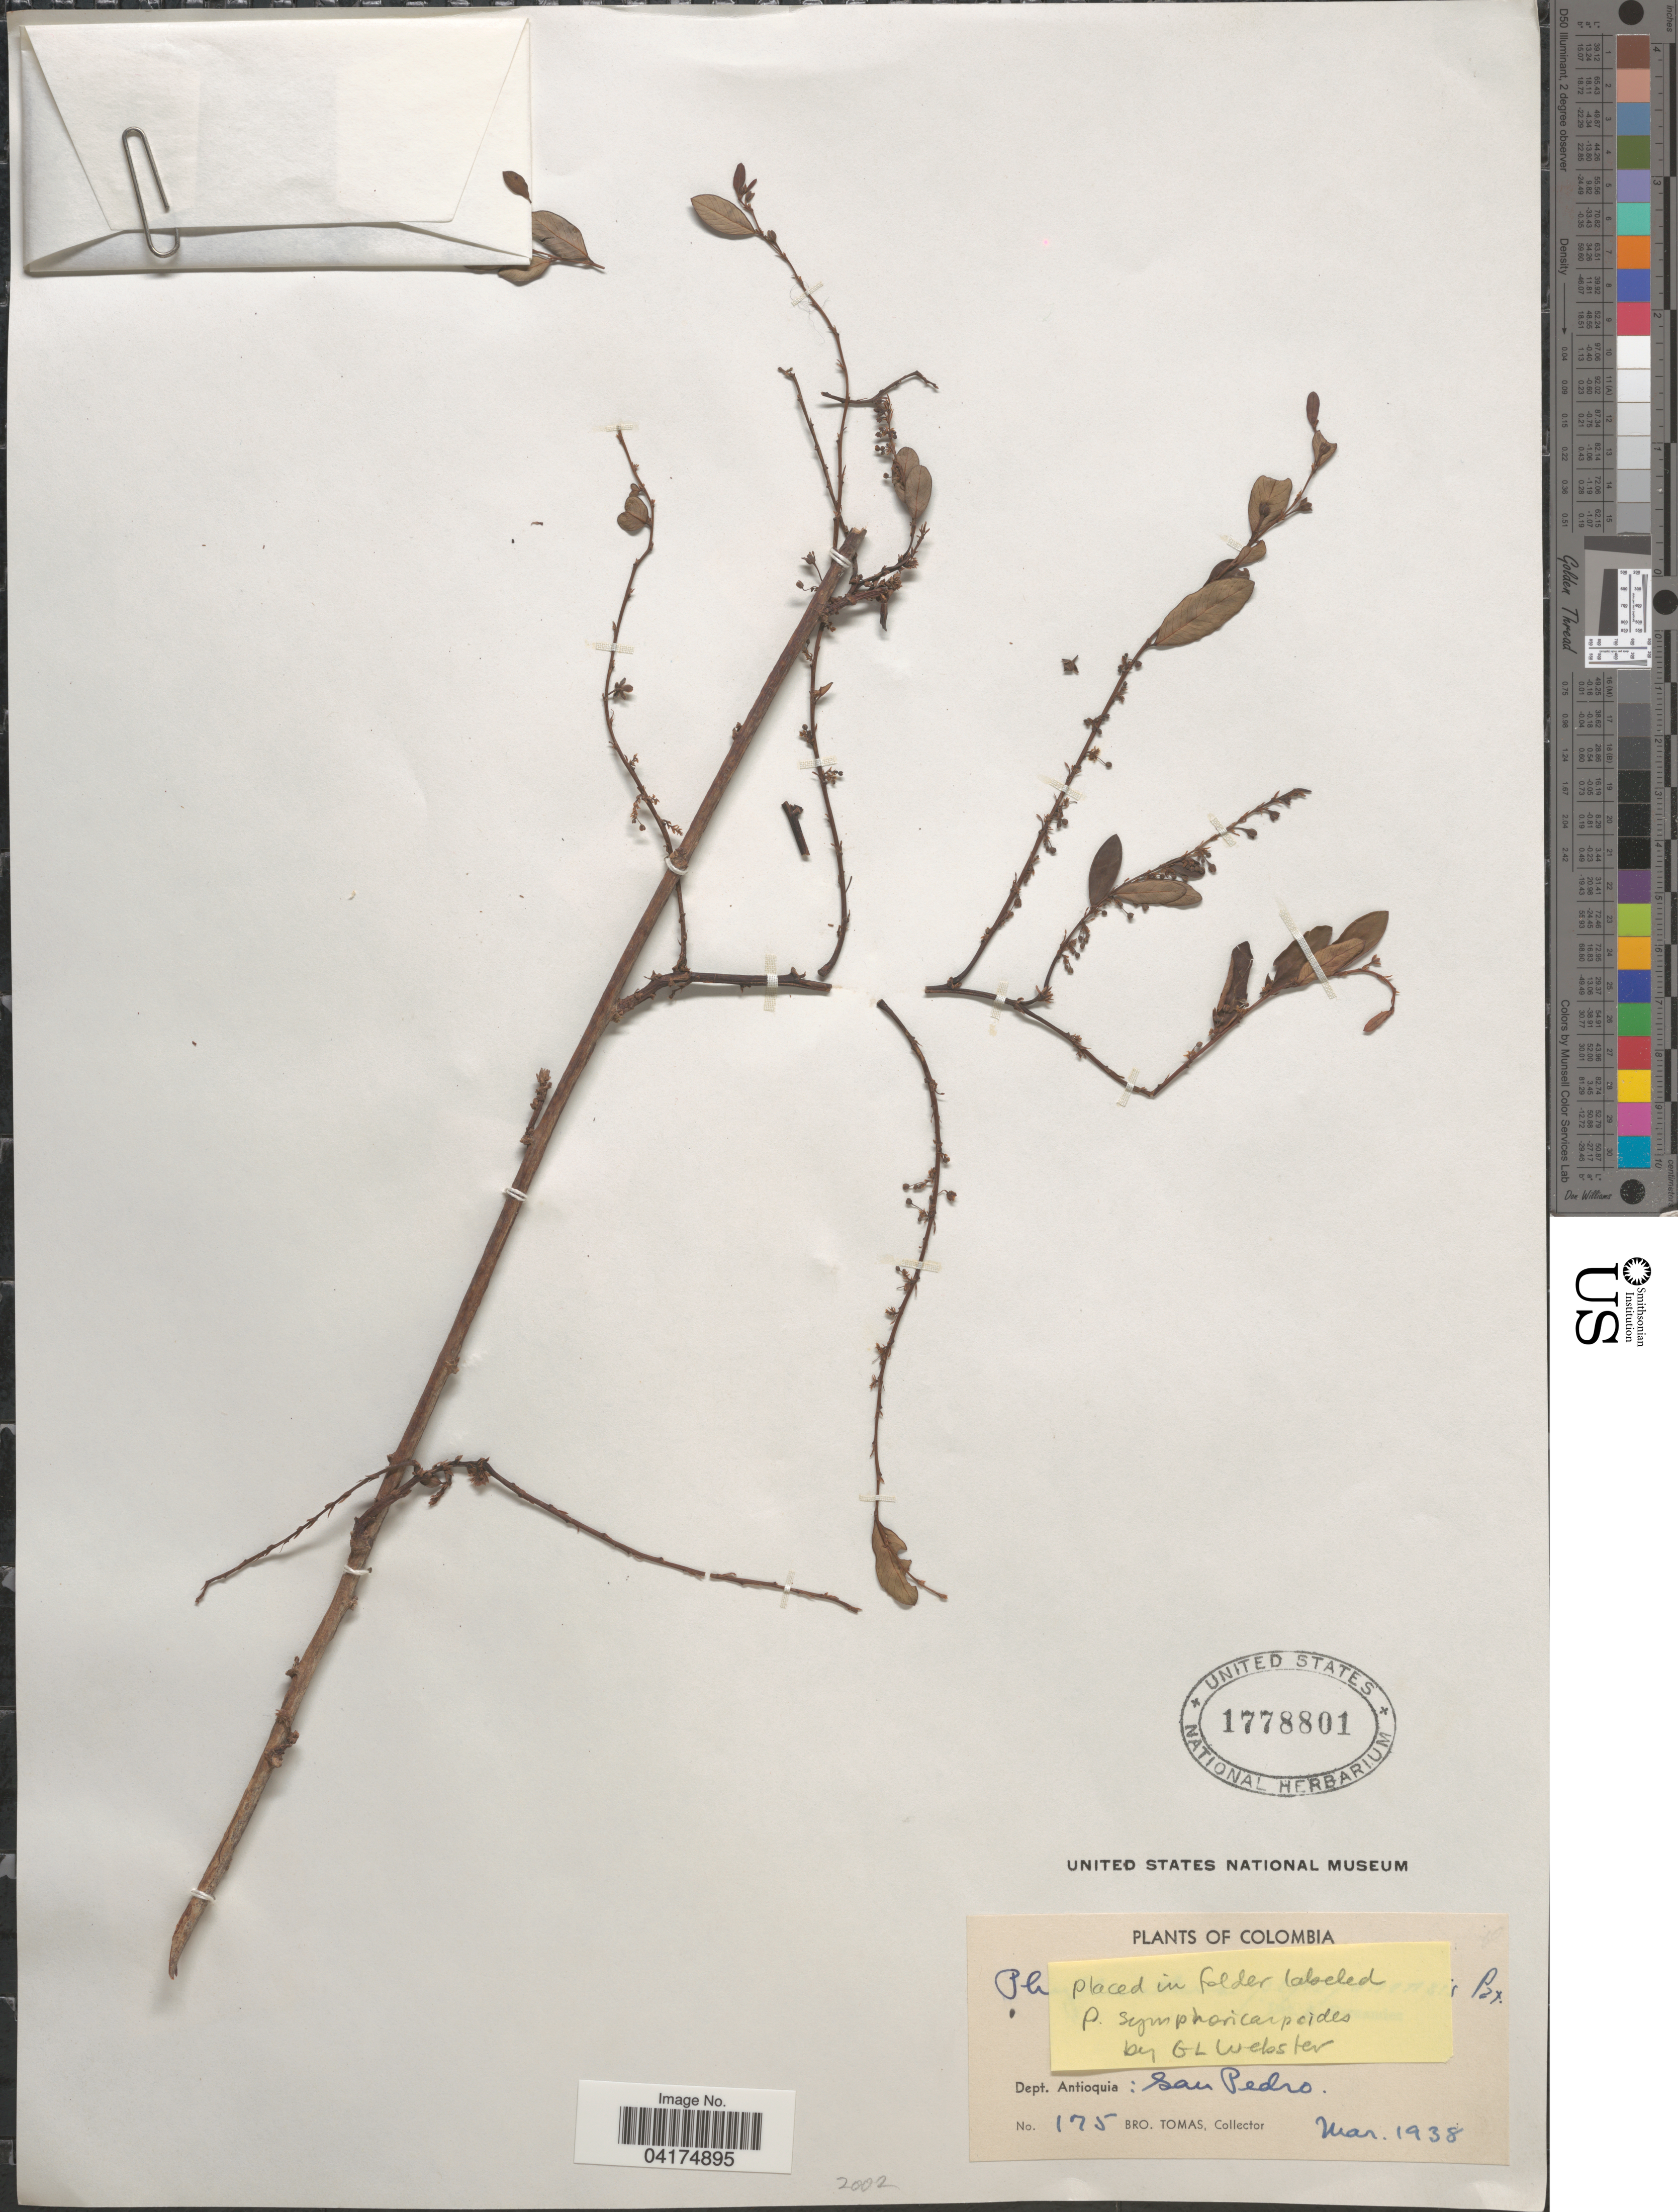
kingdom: Plantae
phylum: Tracheophyta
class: Magnoliopsida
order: Malpighiales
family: Phyllanthaceae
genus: Phyllanthus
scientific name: Phyllanthus symphoricarpoides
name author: Kunth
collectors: B. Tomas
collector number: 175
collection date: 1938-03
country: Colombia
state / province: Antioquia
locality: Dept. Antioquia: San Pedro.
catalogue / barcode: US 1778801